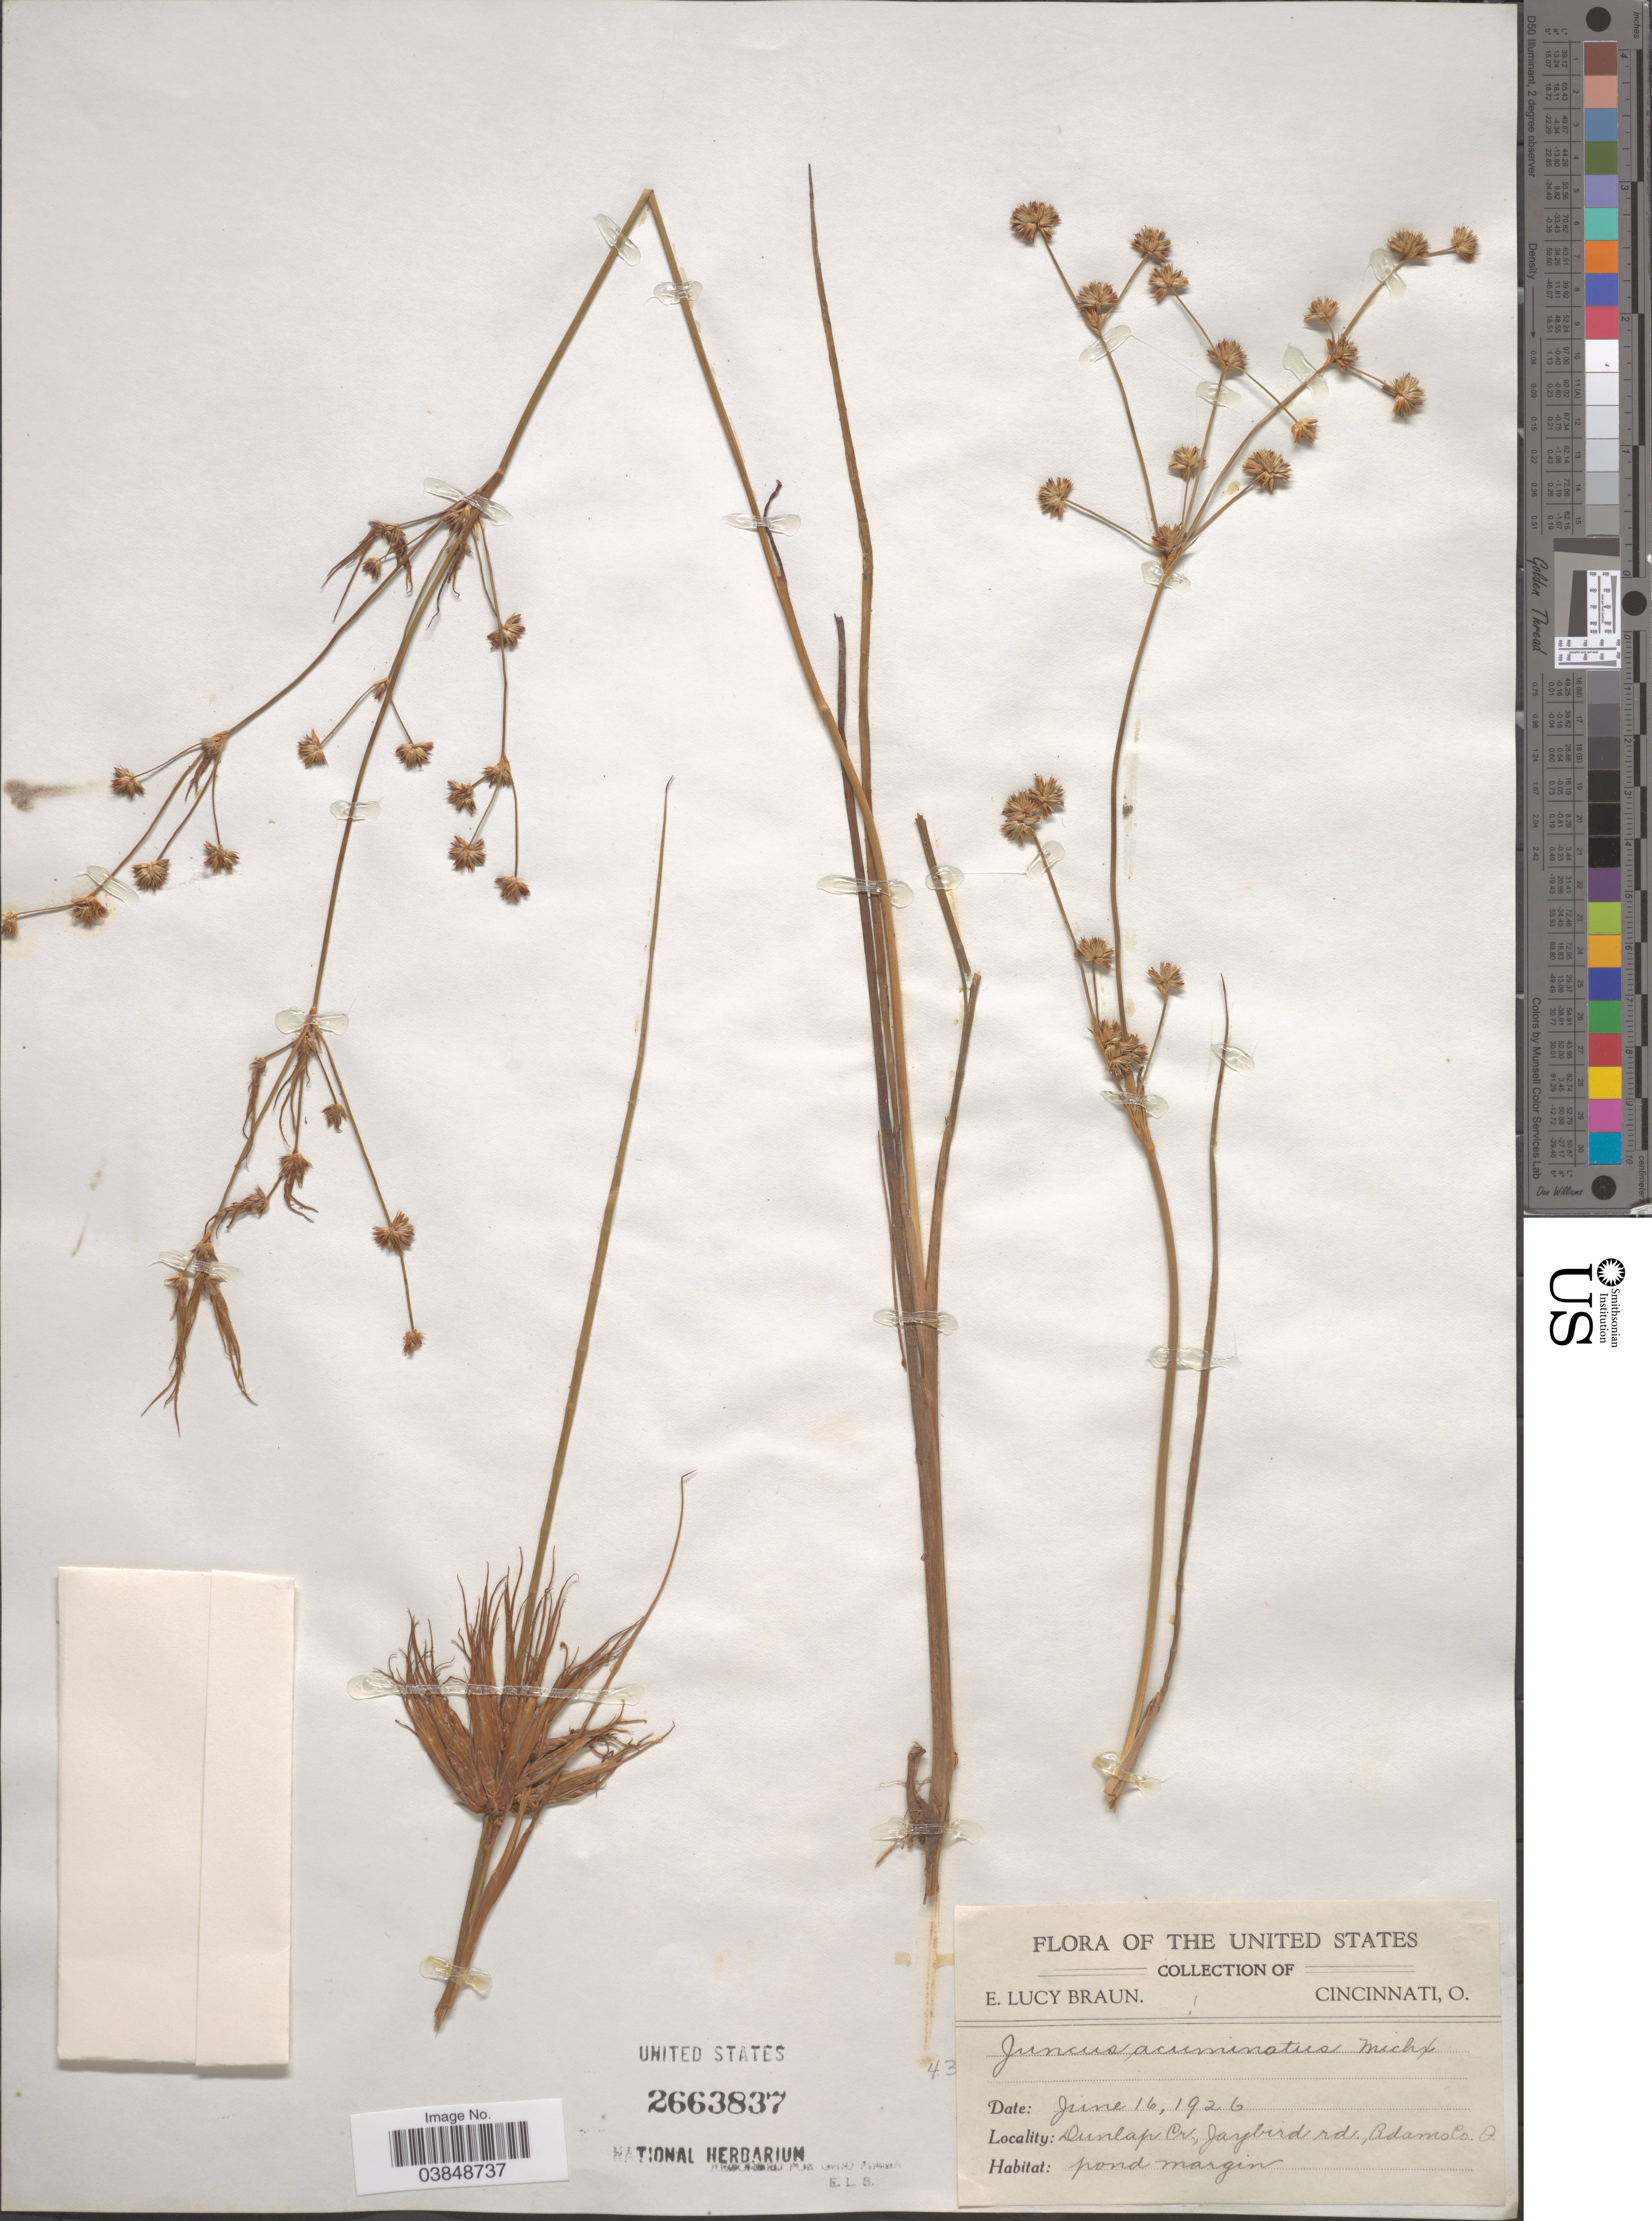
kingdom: Plantae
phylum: Tracheophyta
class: Liliopsida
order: Poales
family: Juncaceae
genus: Juncus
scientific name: Juncus acuminatus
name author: Michx.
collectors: E. L. Braun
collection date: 1926-06-16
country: United States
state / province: Ohio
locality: Dunlap Cr., Jaybird rd., Adams Co.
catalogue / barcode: US 2663837